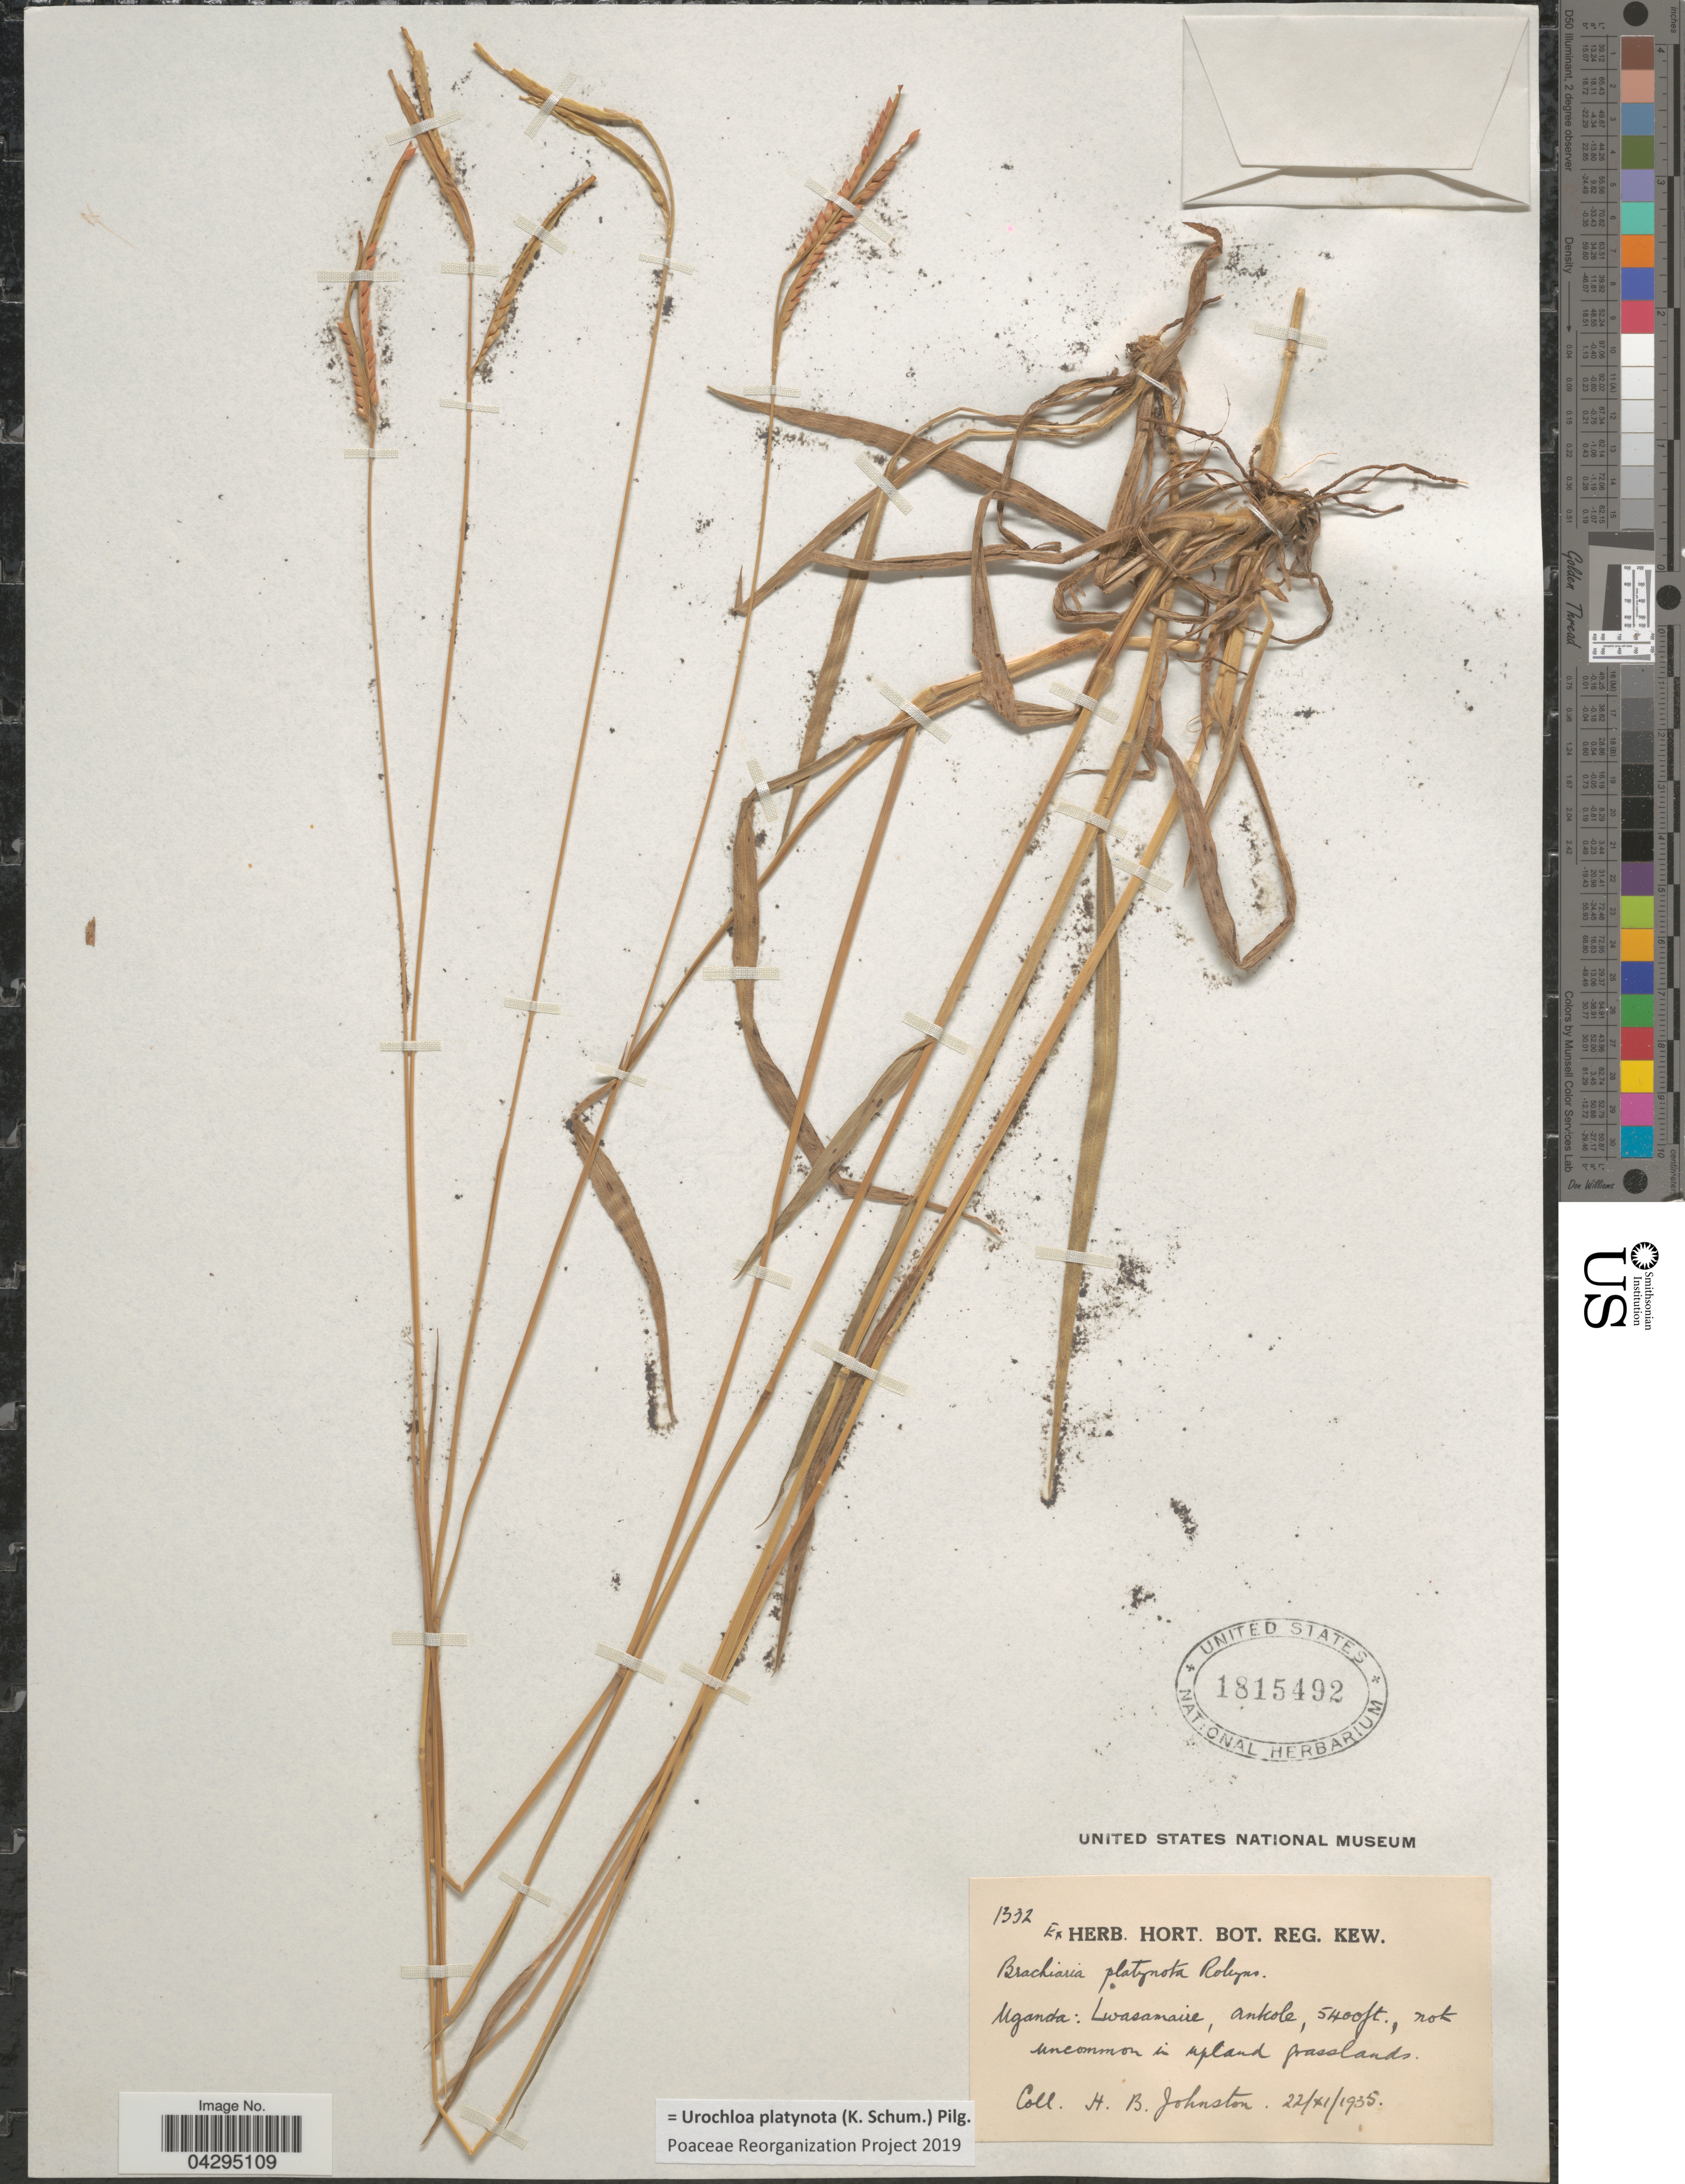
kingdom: Plantae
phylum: Tracheophyta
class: Liliopsida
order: Poales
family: Poaceae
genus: Urochloa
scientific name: Urochloa platynota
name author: (K. Schum.) Pilg.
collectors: H. B. Johnston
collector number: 1332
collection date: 1935-11-22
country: Uganda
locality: Lwasamaire, ankole, not uncommon in upland grasslands.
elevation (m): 1646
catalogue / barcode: US 1815492